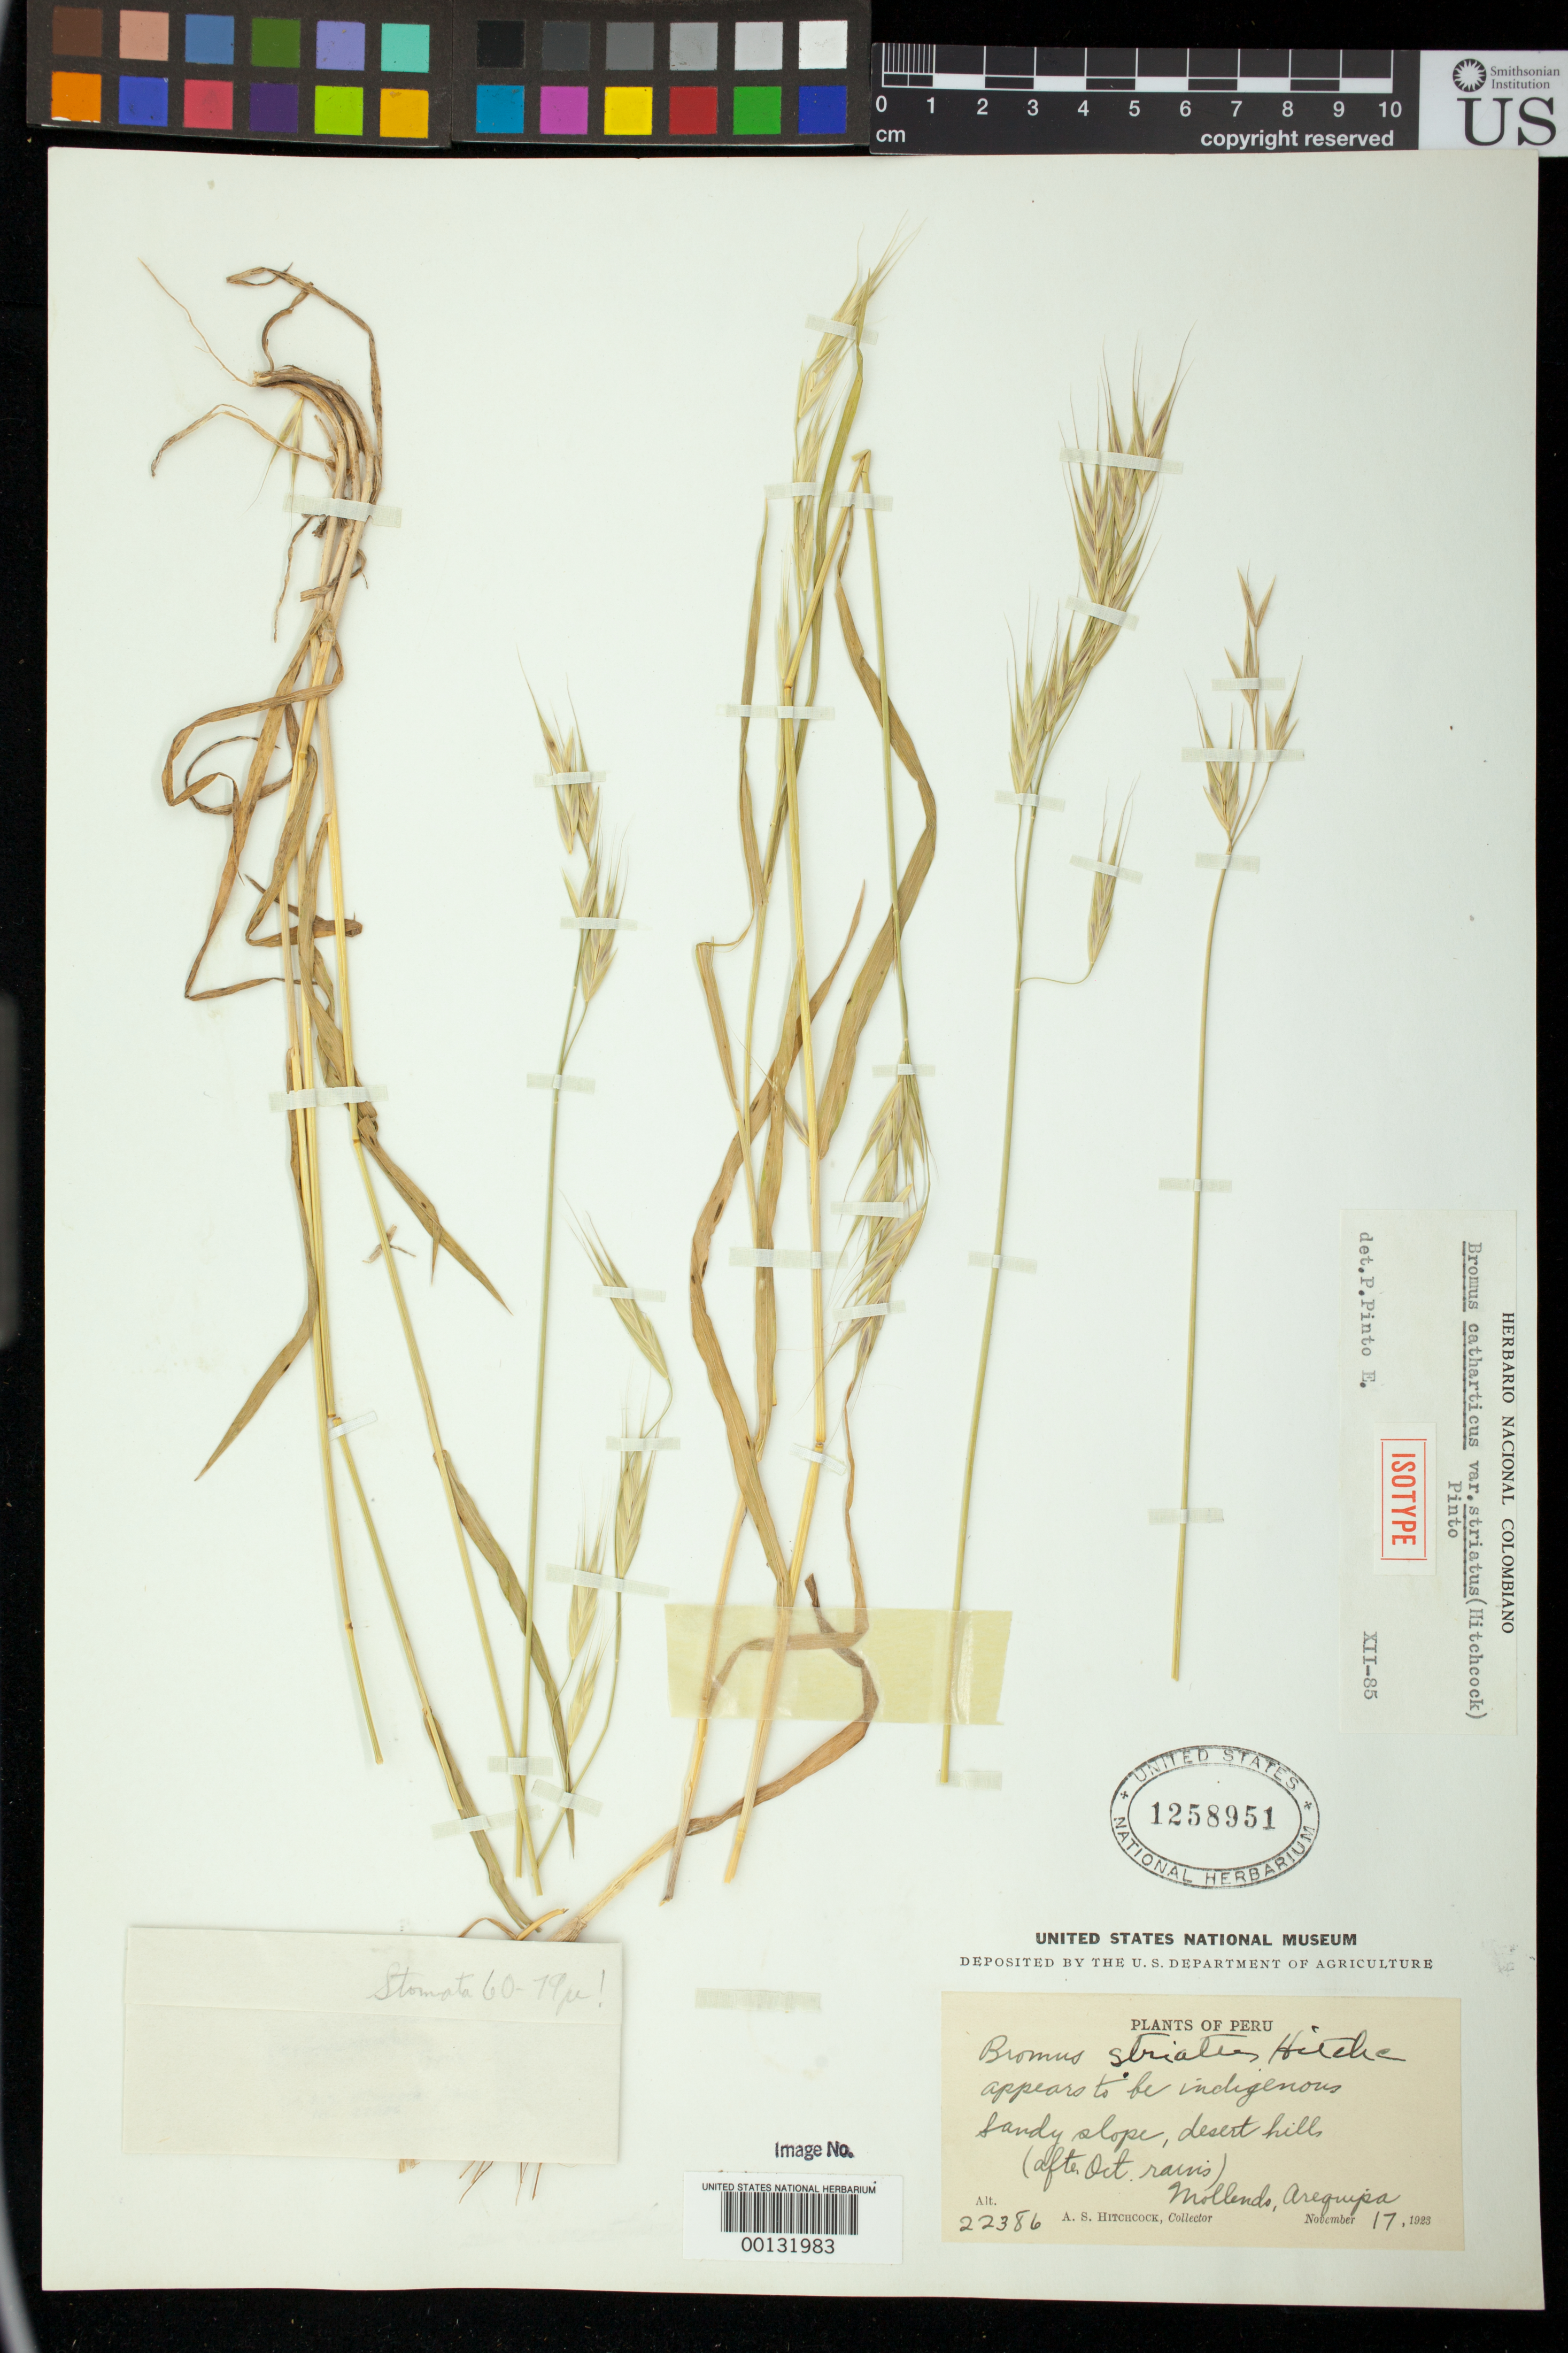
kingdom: Plantae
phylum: Tracheophyta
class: Liliopsida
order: Poales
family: Poaceae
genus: Bromus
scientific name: Bromus striatus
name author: Hitchc.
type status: Isotype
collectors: A. S. Hitchcock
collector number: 22386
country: Peru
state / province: Arequipa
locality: Distrito Mollendo [?], Mollendo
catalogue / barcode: US 1258951